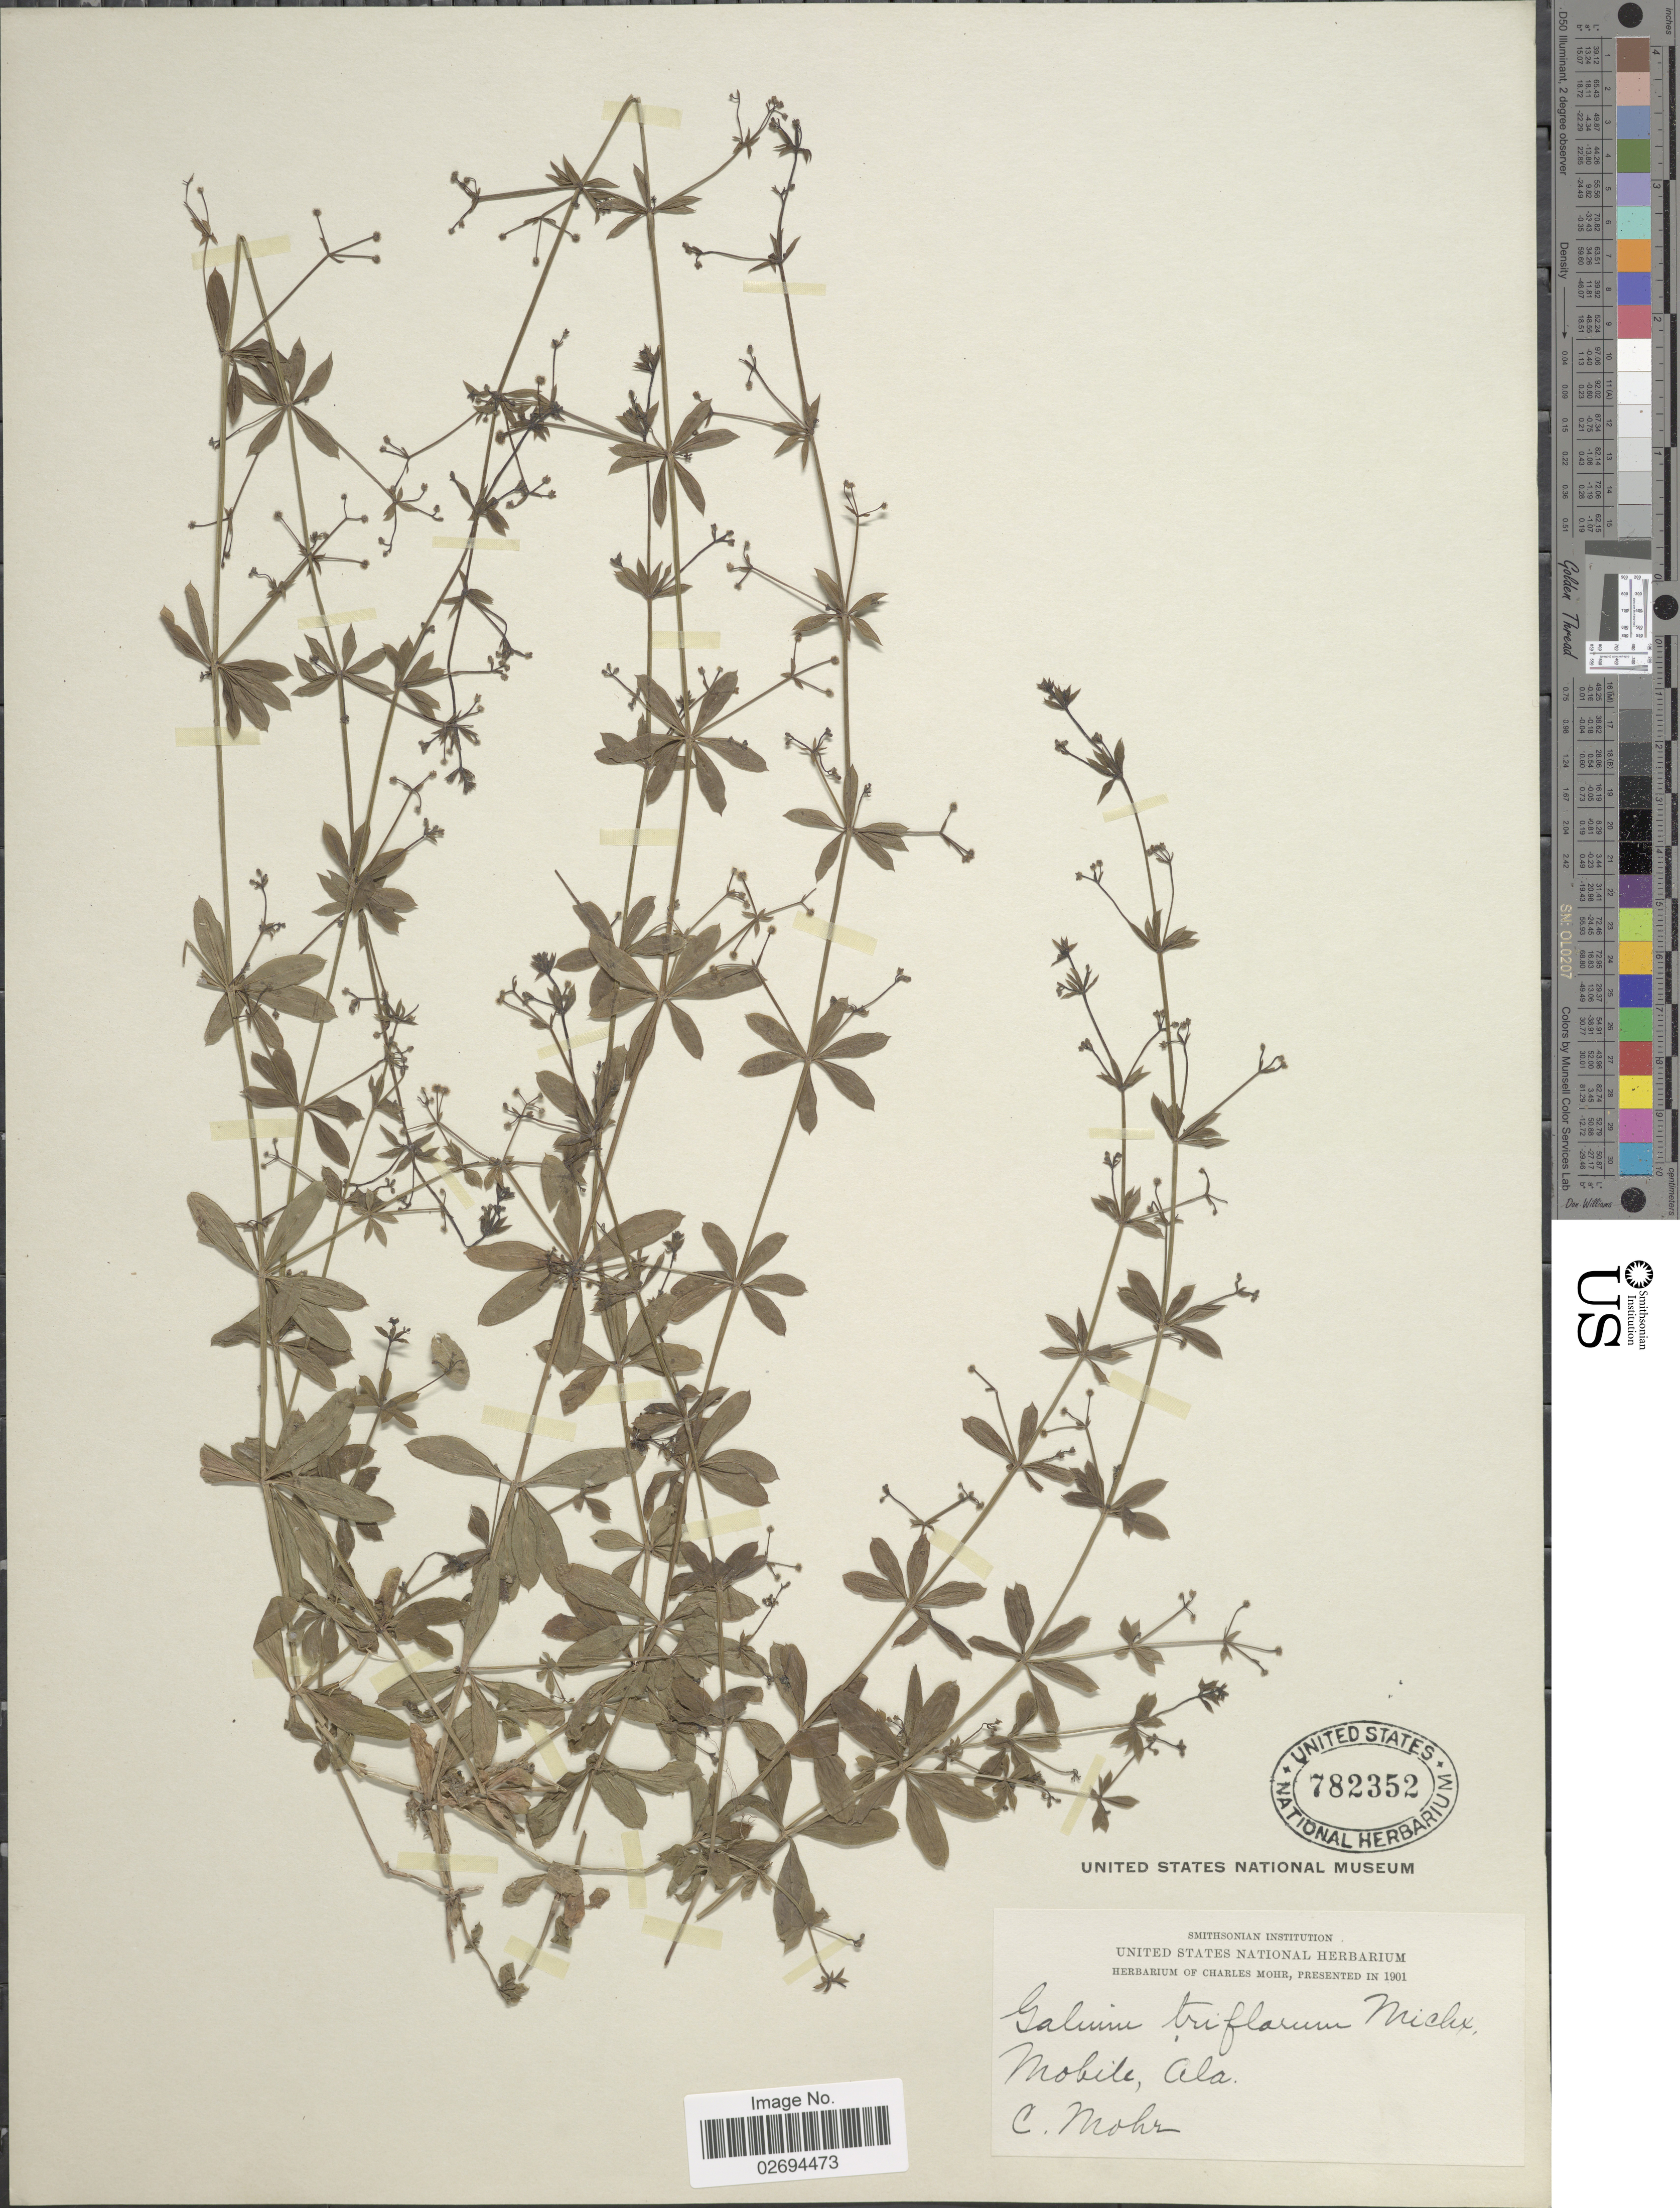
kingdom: Plantae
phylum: Tracheophyta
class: Magnoliopsida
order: Gentianales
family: Rubiaceae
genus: Galium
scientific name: Galium triflorum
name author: Michx.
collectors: C. T. Mohr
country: United States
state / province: Alabama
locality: Mobile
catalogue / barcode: US 782352